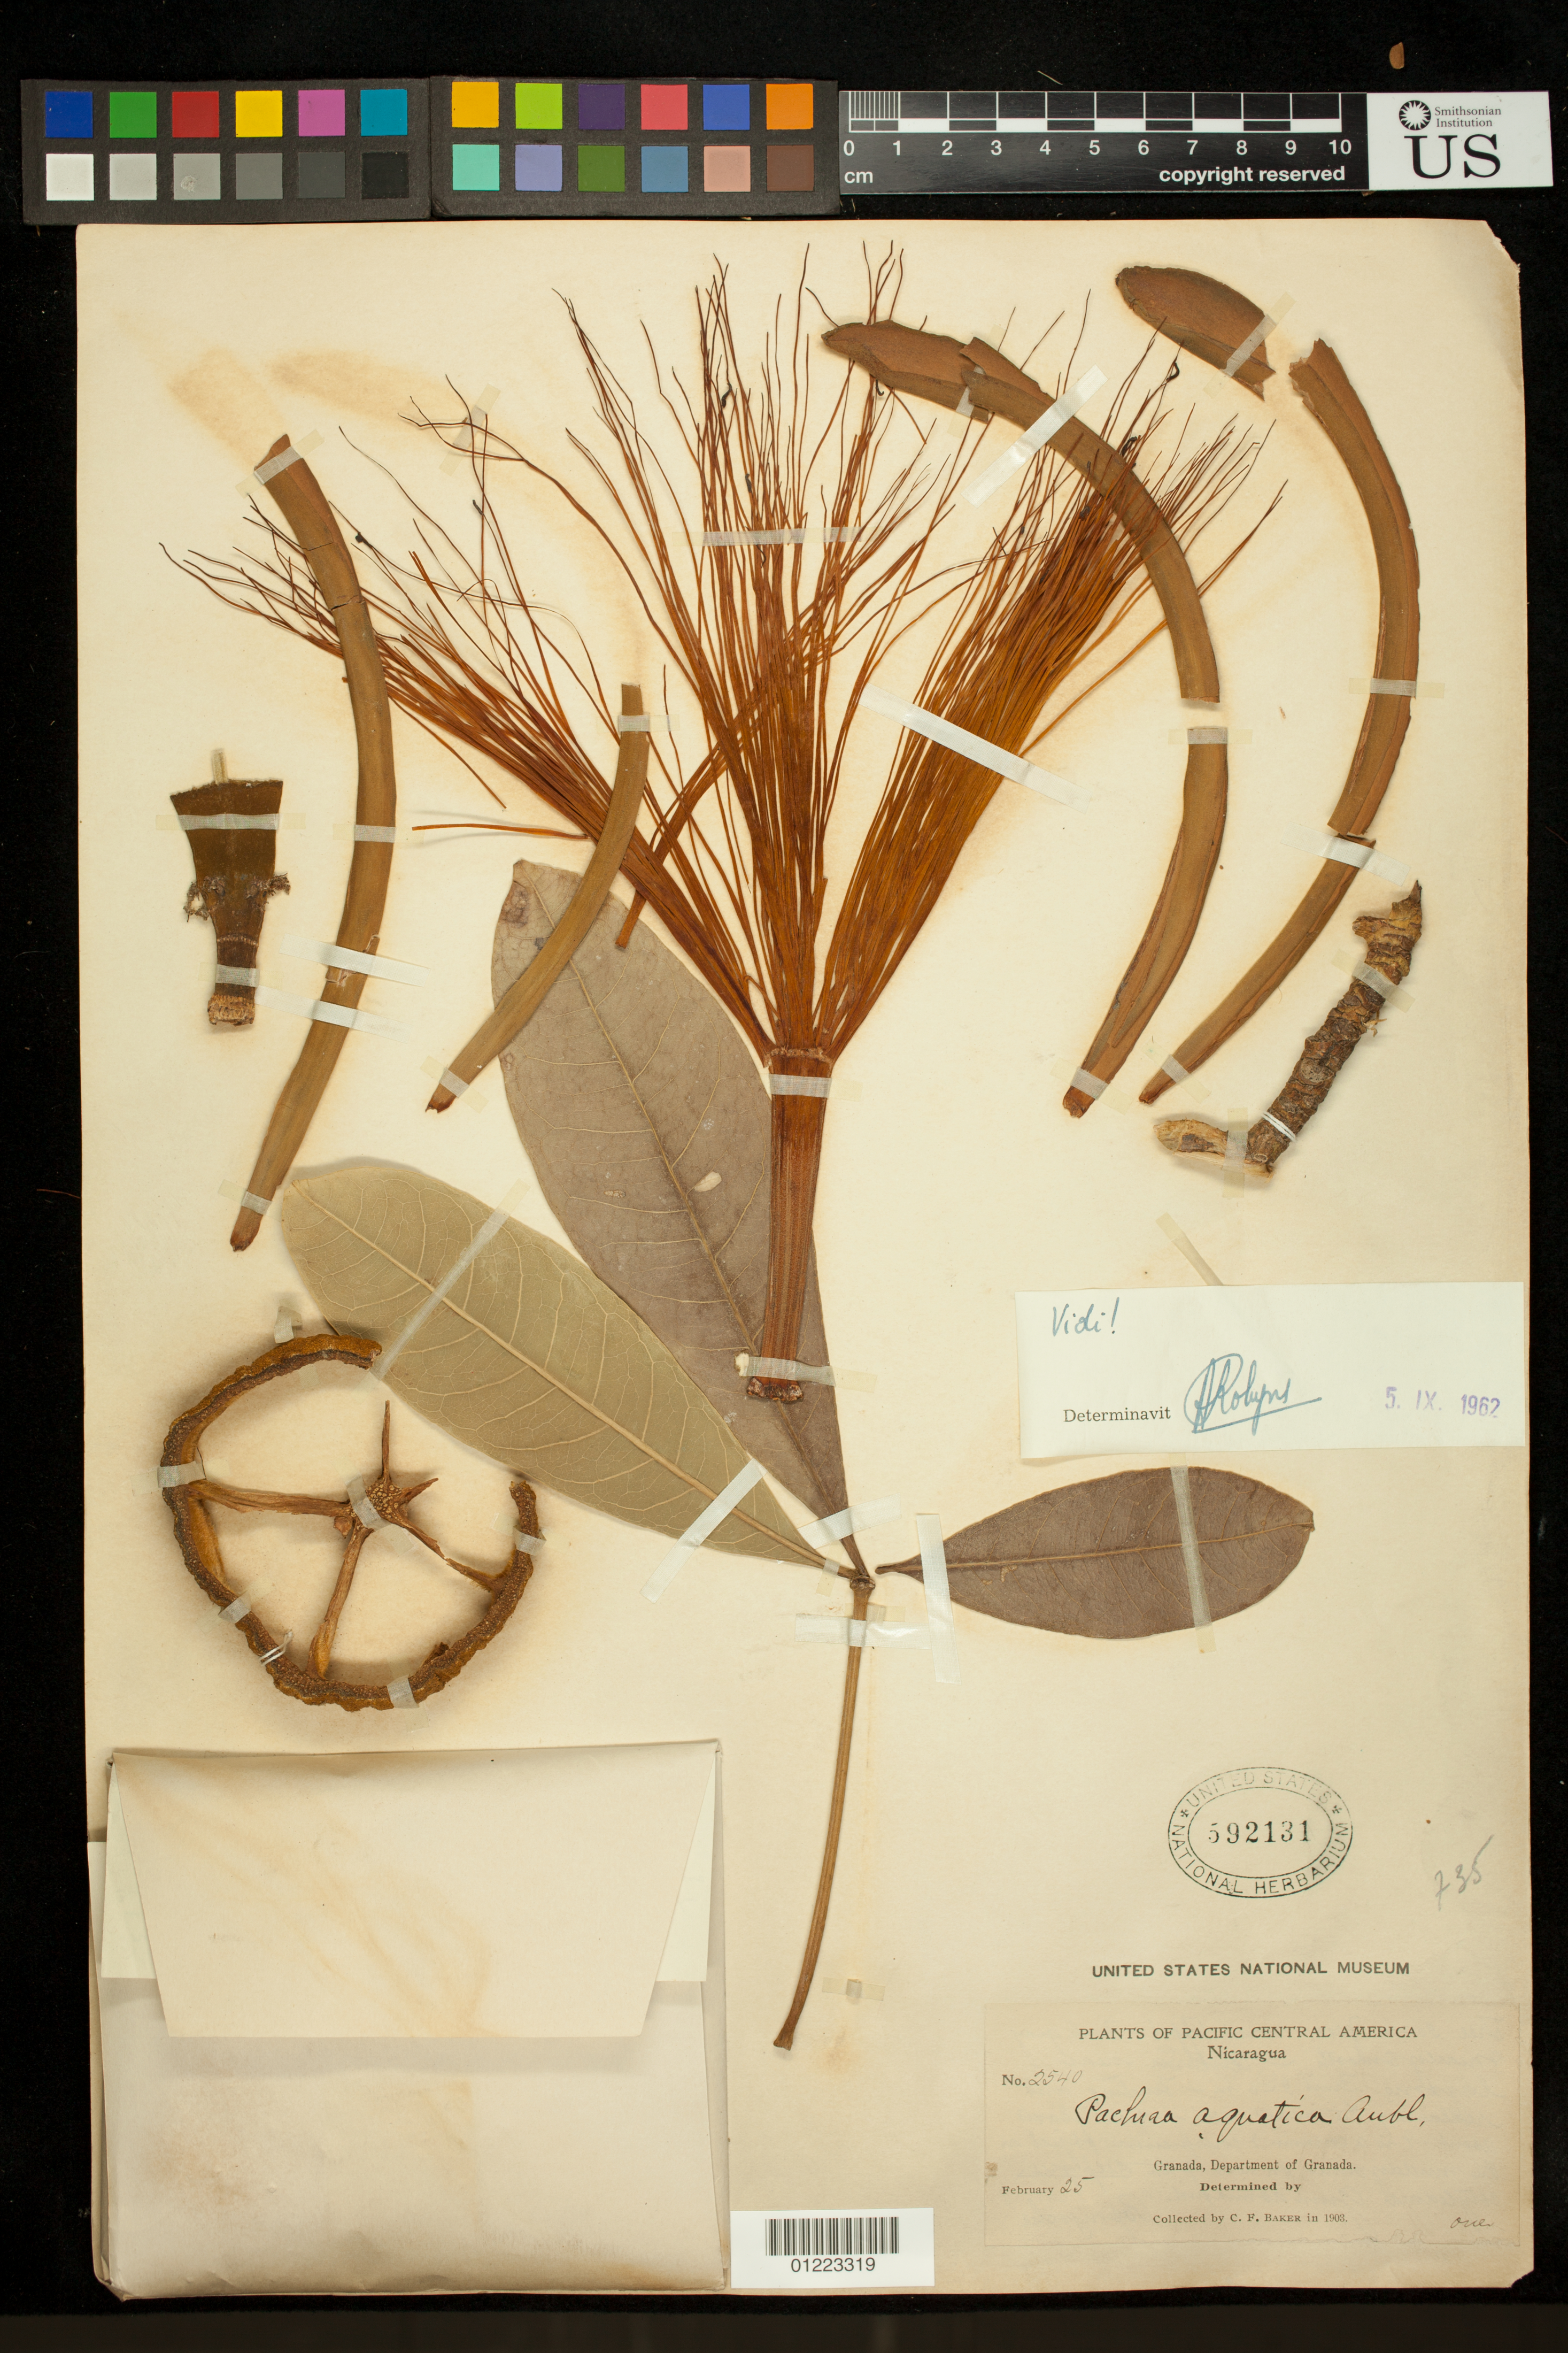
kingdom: Plantae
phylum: Tracheophyta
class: Magnoliopsida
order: Malvales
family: Malvaceae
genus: Pachira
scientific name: Pachira aquatica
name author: Aubl.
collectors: C. F. Baker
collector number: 2540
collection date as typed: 2/25/1903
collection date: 1903-02-25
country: Nicaragua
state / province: Granada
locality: Granada, Department of Granada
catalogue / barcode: US 592131